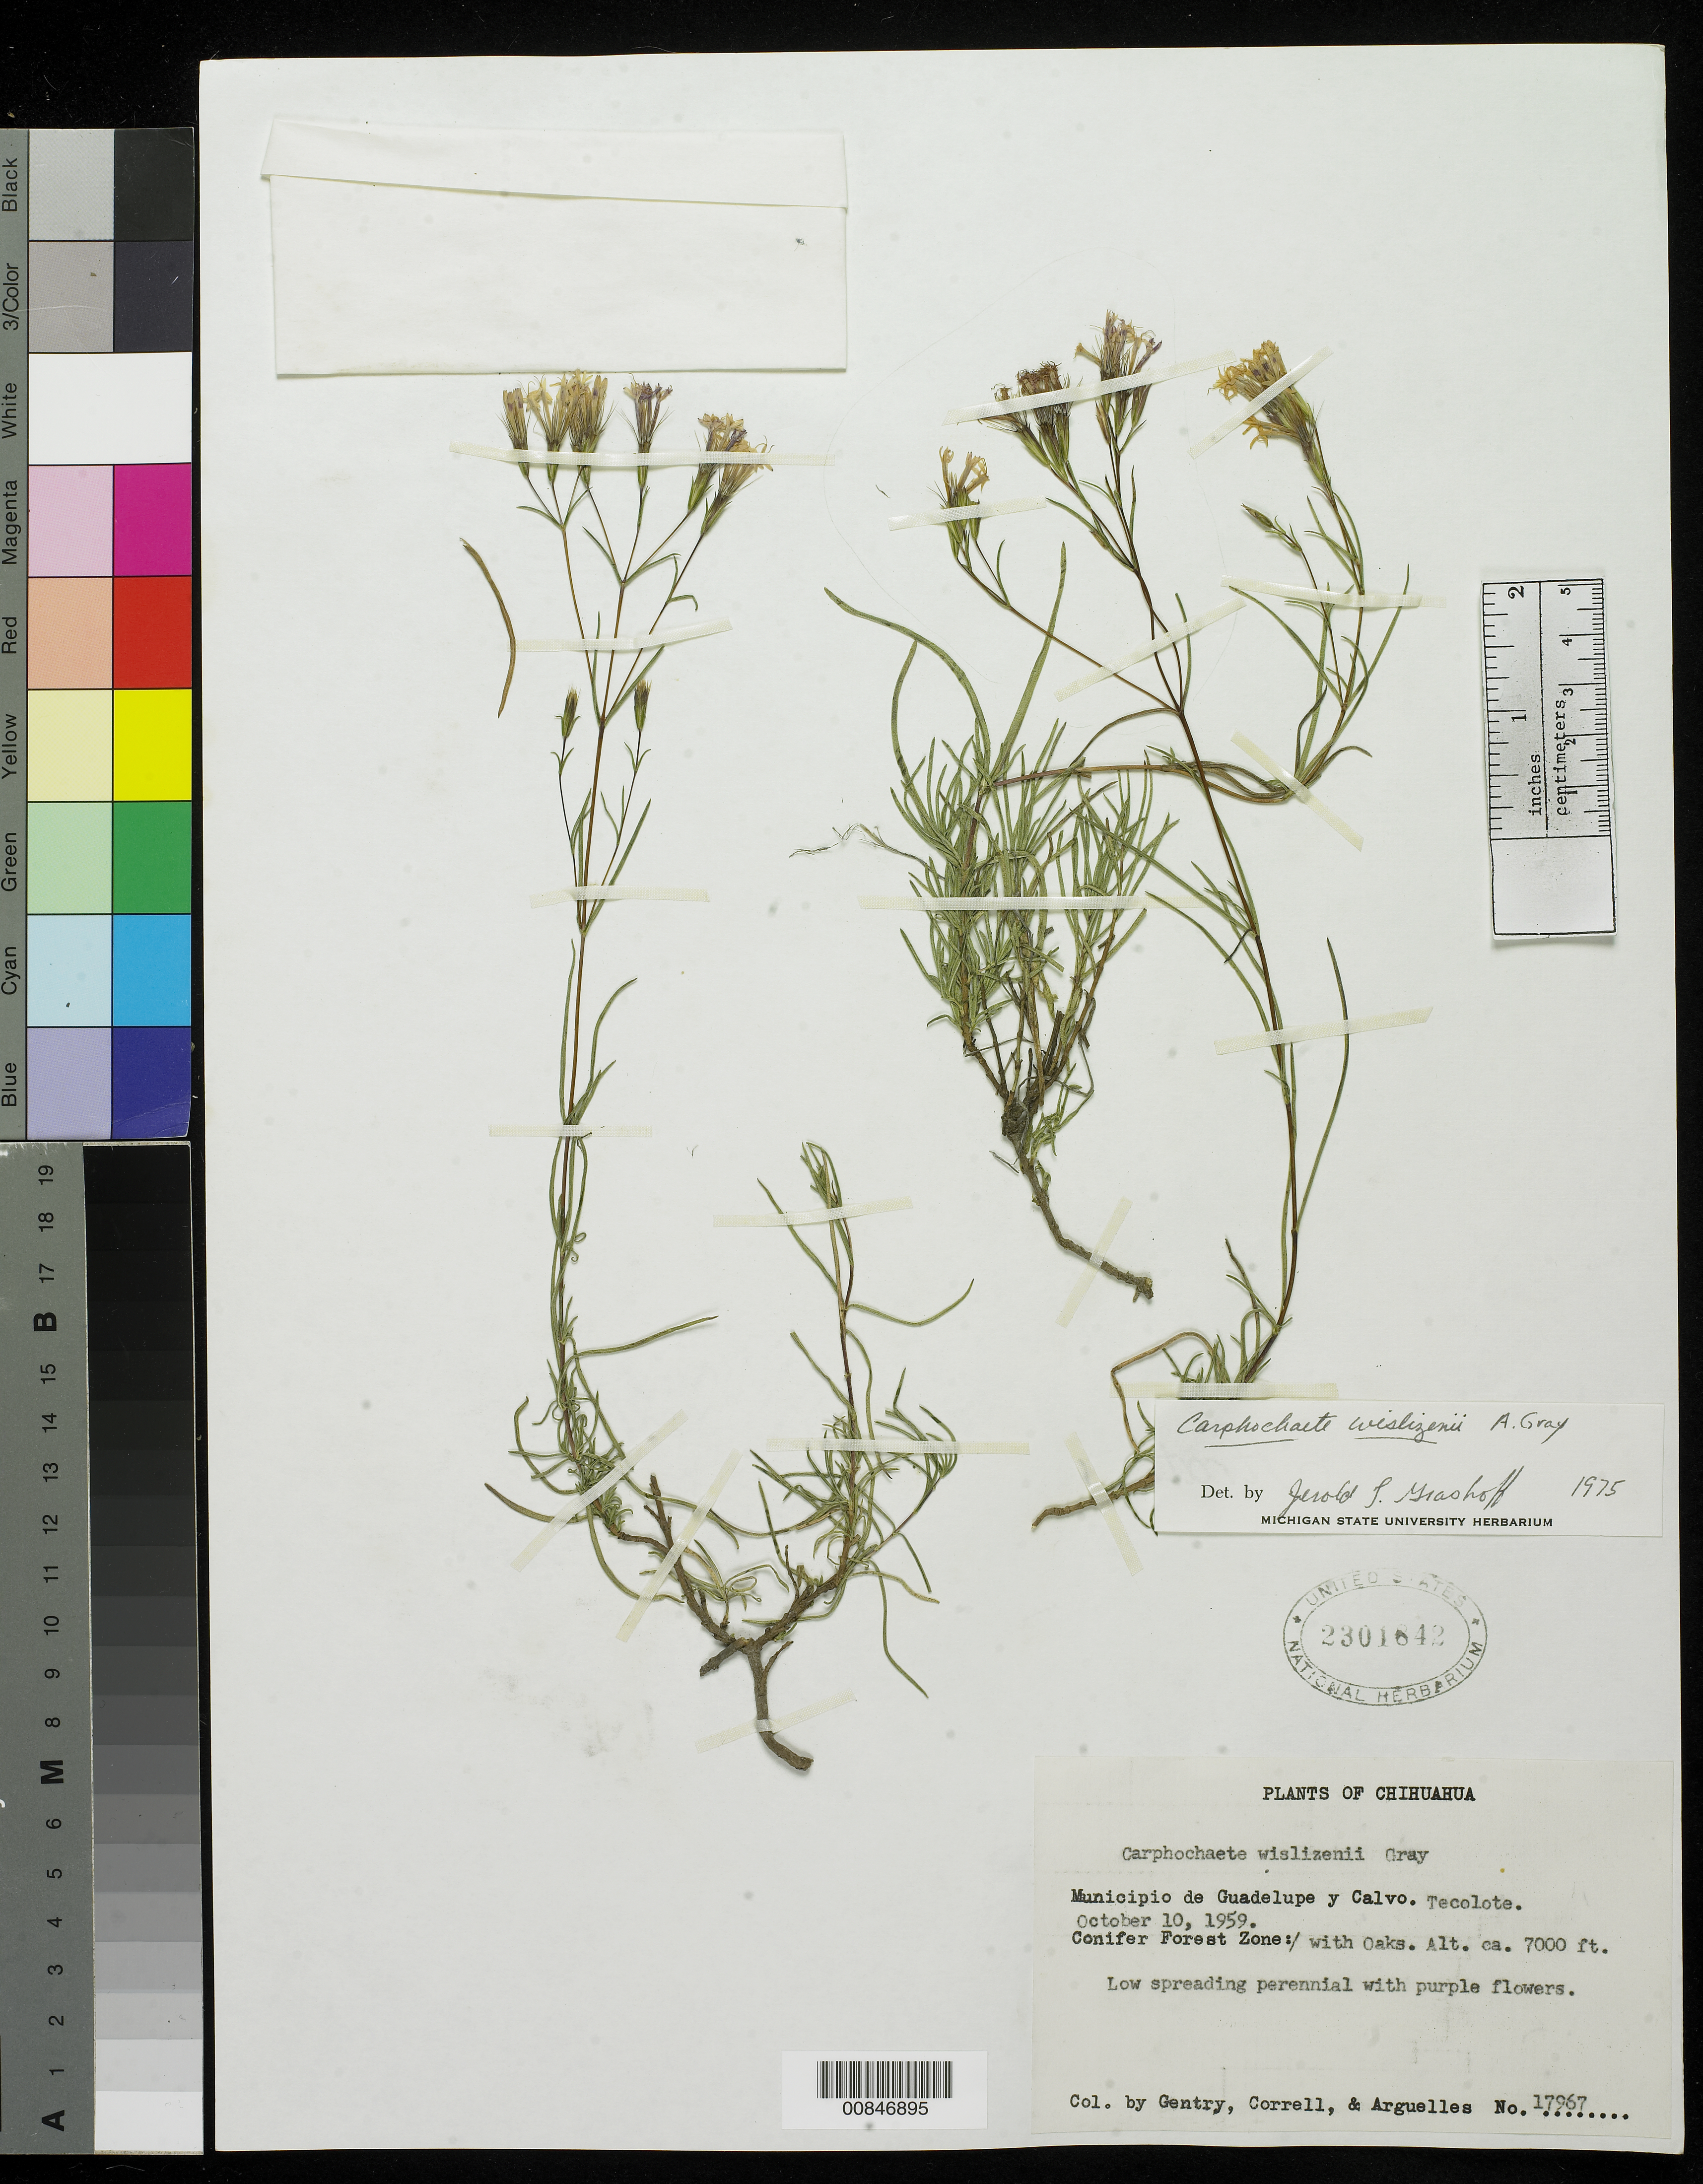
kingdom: Plantae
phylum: Tracheophyta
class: Magnoliopsida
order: Asterales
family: Asteraceae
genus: Carphochaete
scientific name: Carphochaete wislizenii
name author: A. Gray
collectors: Gentry, --, -- Correll & Arguelles, --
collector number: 17967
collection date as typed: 10 Oct 1959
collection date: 1959-10-10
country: Mexico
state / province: Chihuahua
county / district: Guadalupe y Calvo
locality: Tecolote.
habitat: Conifer Forest Zone with Oaks.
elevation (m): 2134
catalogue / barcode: US 2301842